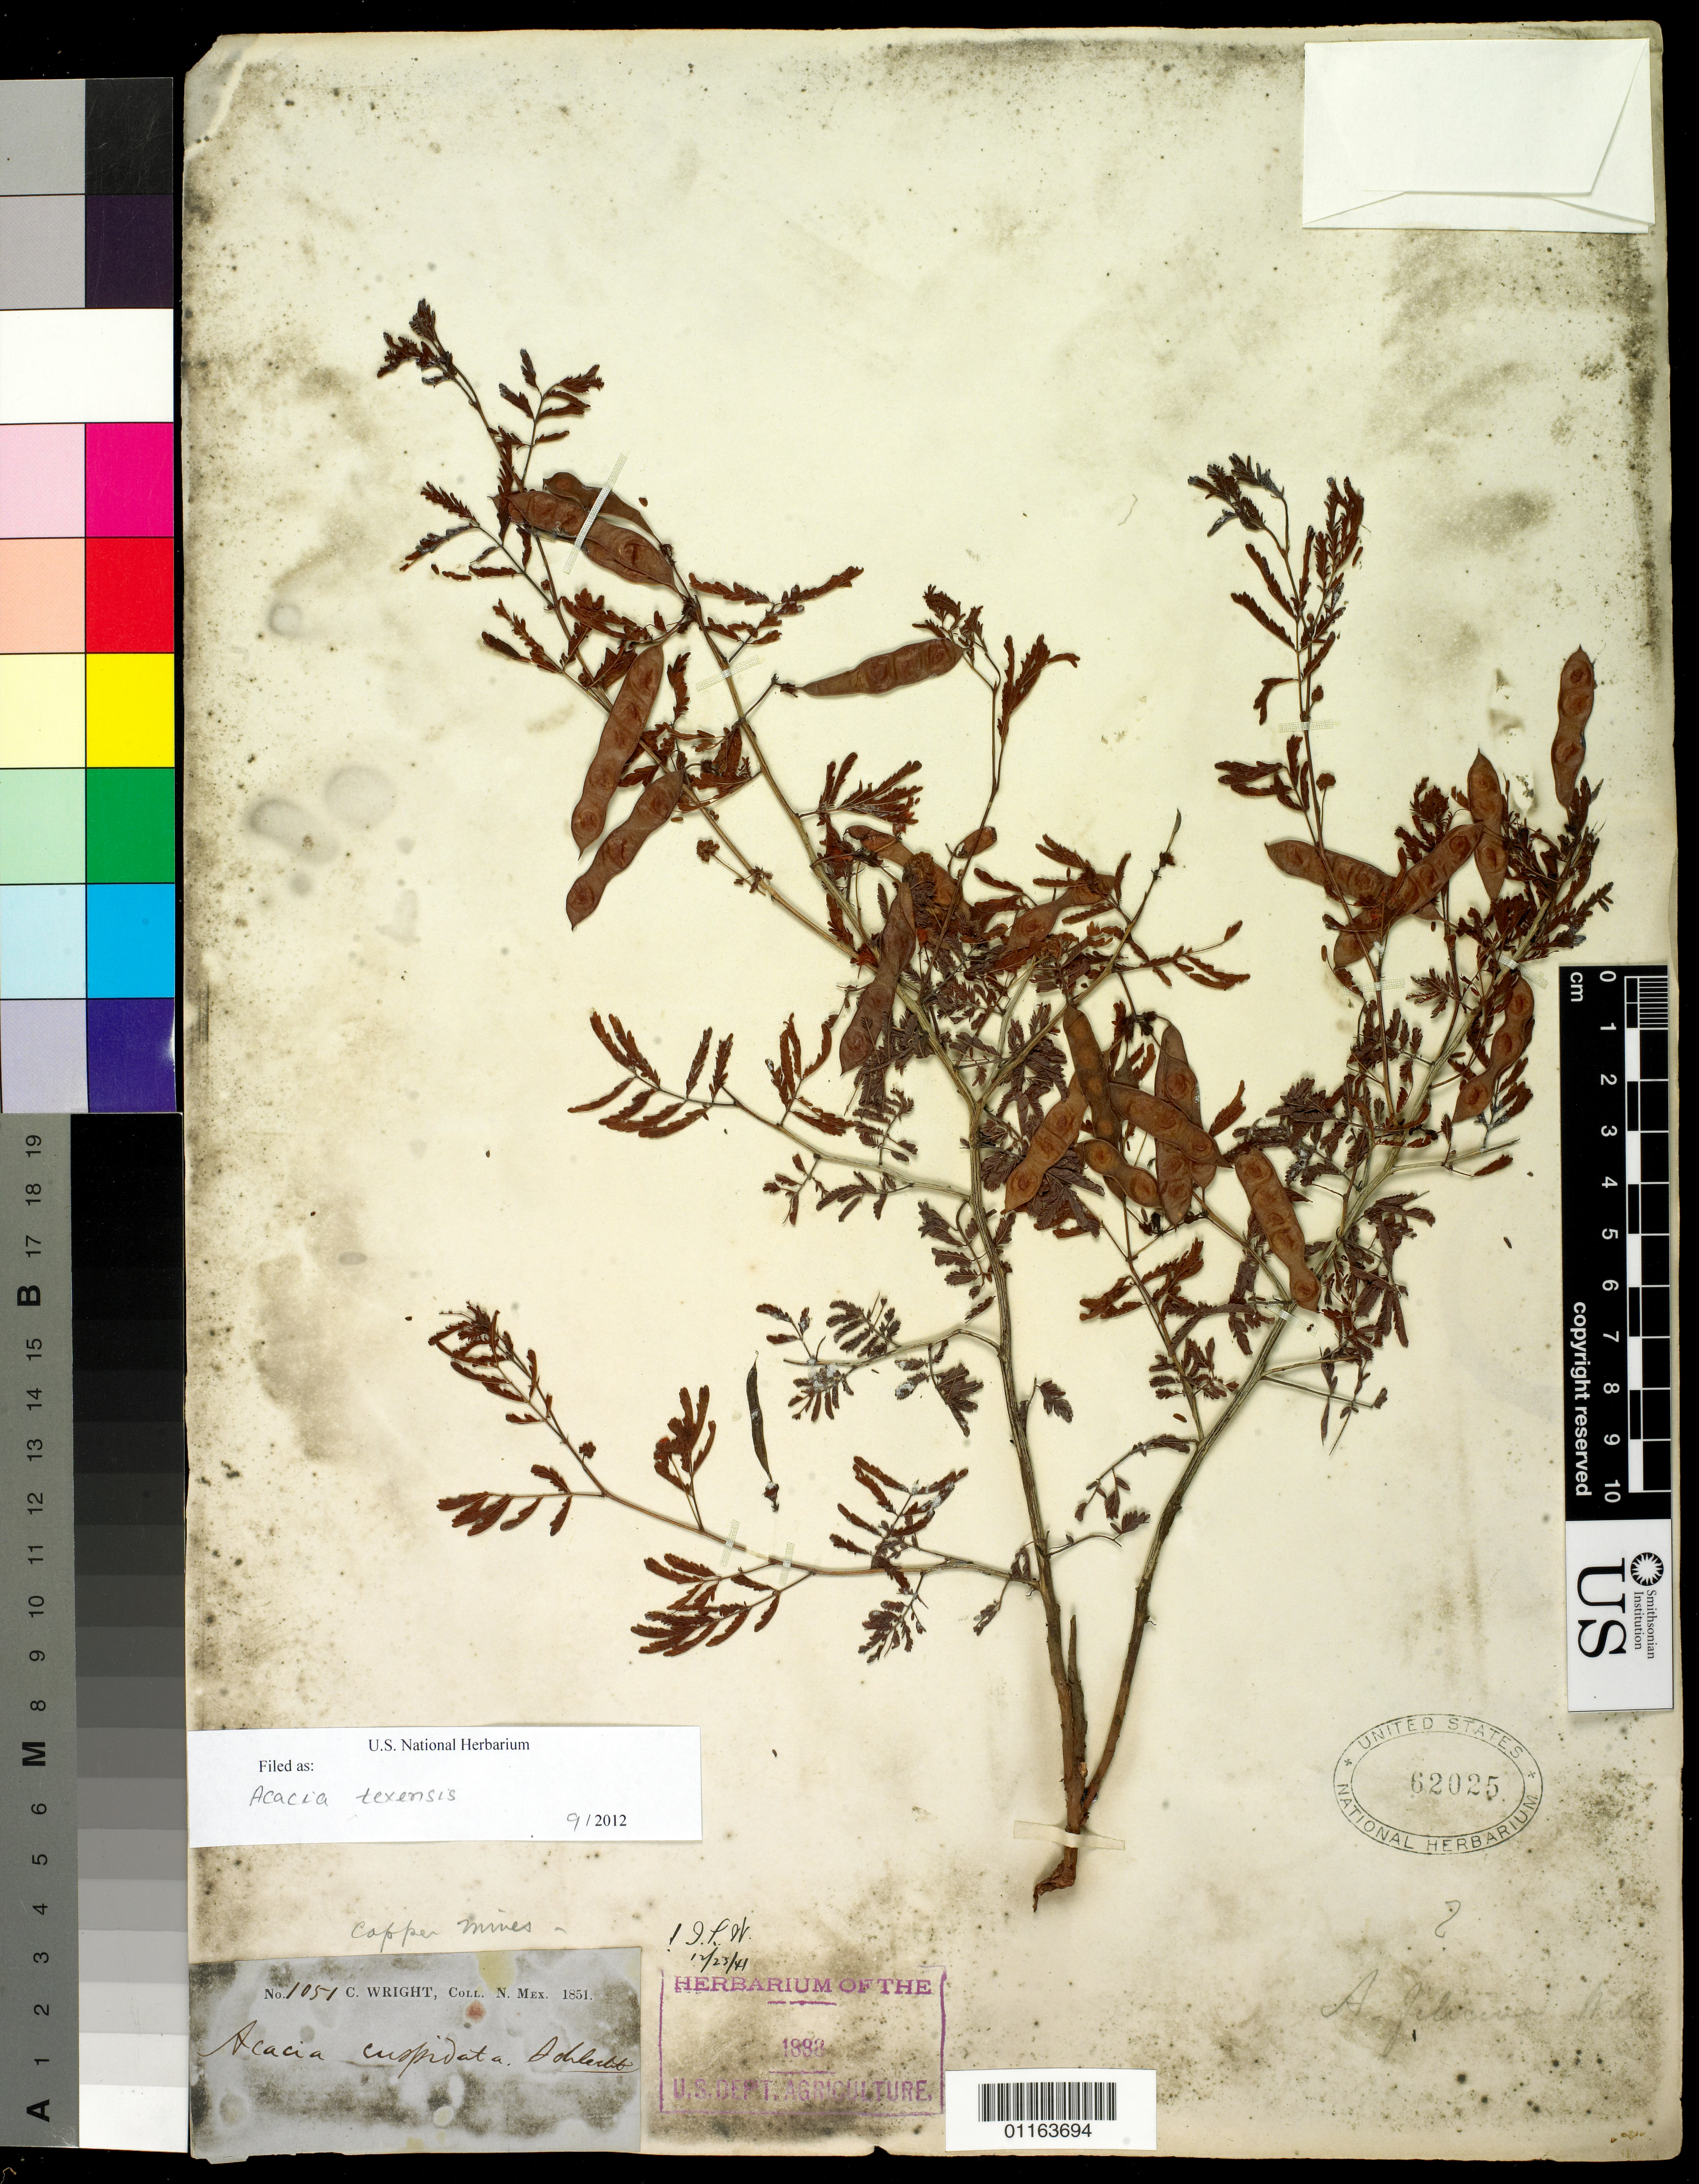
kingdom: Plantae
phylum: Tracheophyta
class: Magnoliopsida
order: Fabales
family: Fabaceae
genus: Acaciella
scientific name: Acaciella angustissima var. texensis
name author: (Nutt. ex Torr. & A. Gray) L. Rico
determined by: Strong, M. T., (US), Smithsonian Institution - National Museum of Natural History (UNITED STATES)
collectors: C. Wright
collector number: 1051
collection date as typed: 1851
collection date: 1851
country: United States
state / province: New Mexico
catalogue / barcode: US 62025